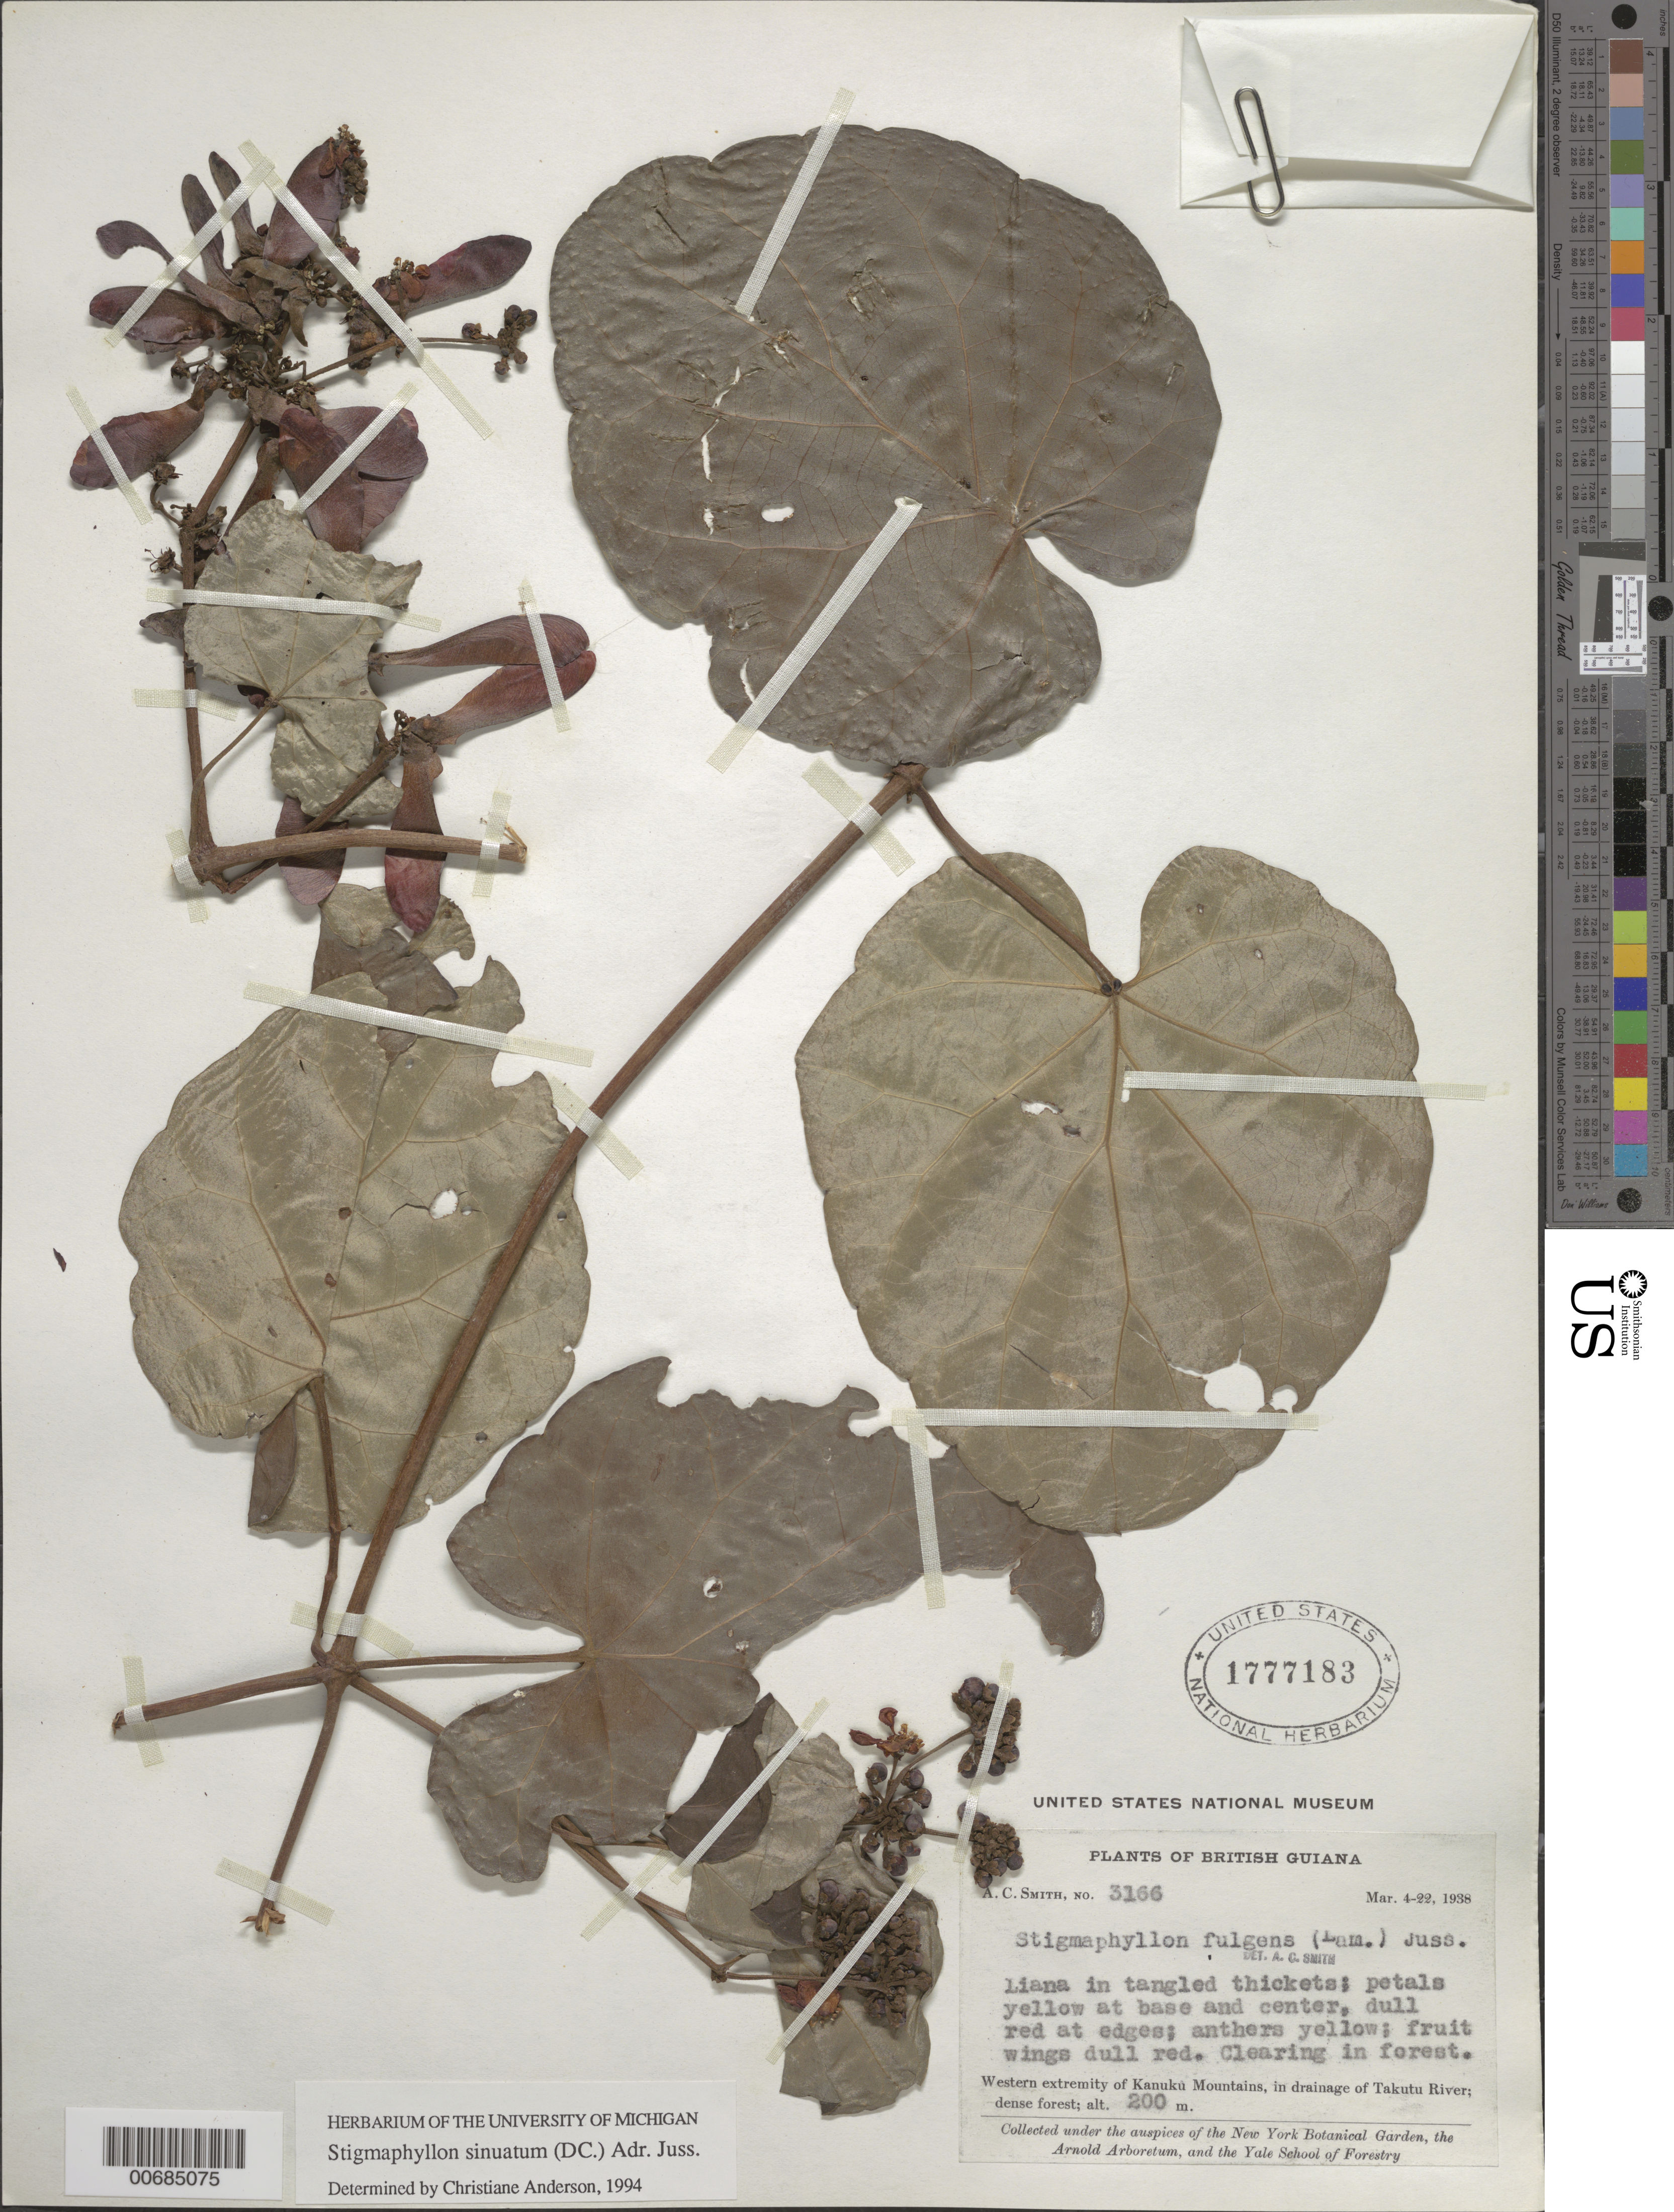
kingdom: Plantae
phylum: Tracheophyta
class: Magnoliopsida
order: Malpighiales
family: Malpighiaceae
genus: Stigmaphyllon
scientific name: Stigmaphyllon sinuatum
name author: (DC.) A. Juss.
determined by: Anderson, C.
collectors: A. C. Smith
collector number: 3166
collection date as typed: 4-Mar-38 to 22-Mar-38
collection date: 1938-03-04/1938-03-22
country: Guyana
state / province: U. Takutu-U. Essequibo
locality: Kanuku Mts., drainage of Takutu R., western extremity of Kanuku Mountains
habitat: Clearing in forest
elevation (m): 200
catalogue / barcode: US 1777183